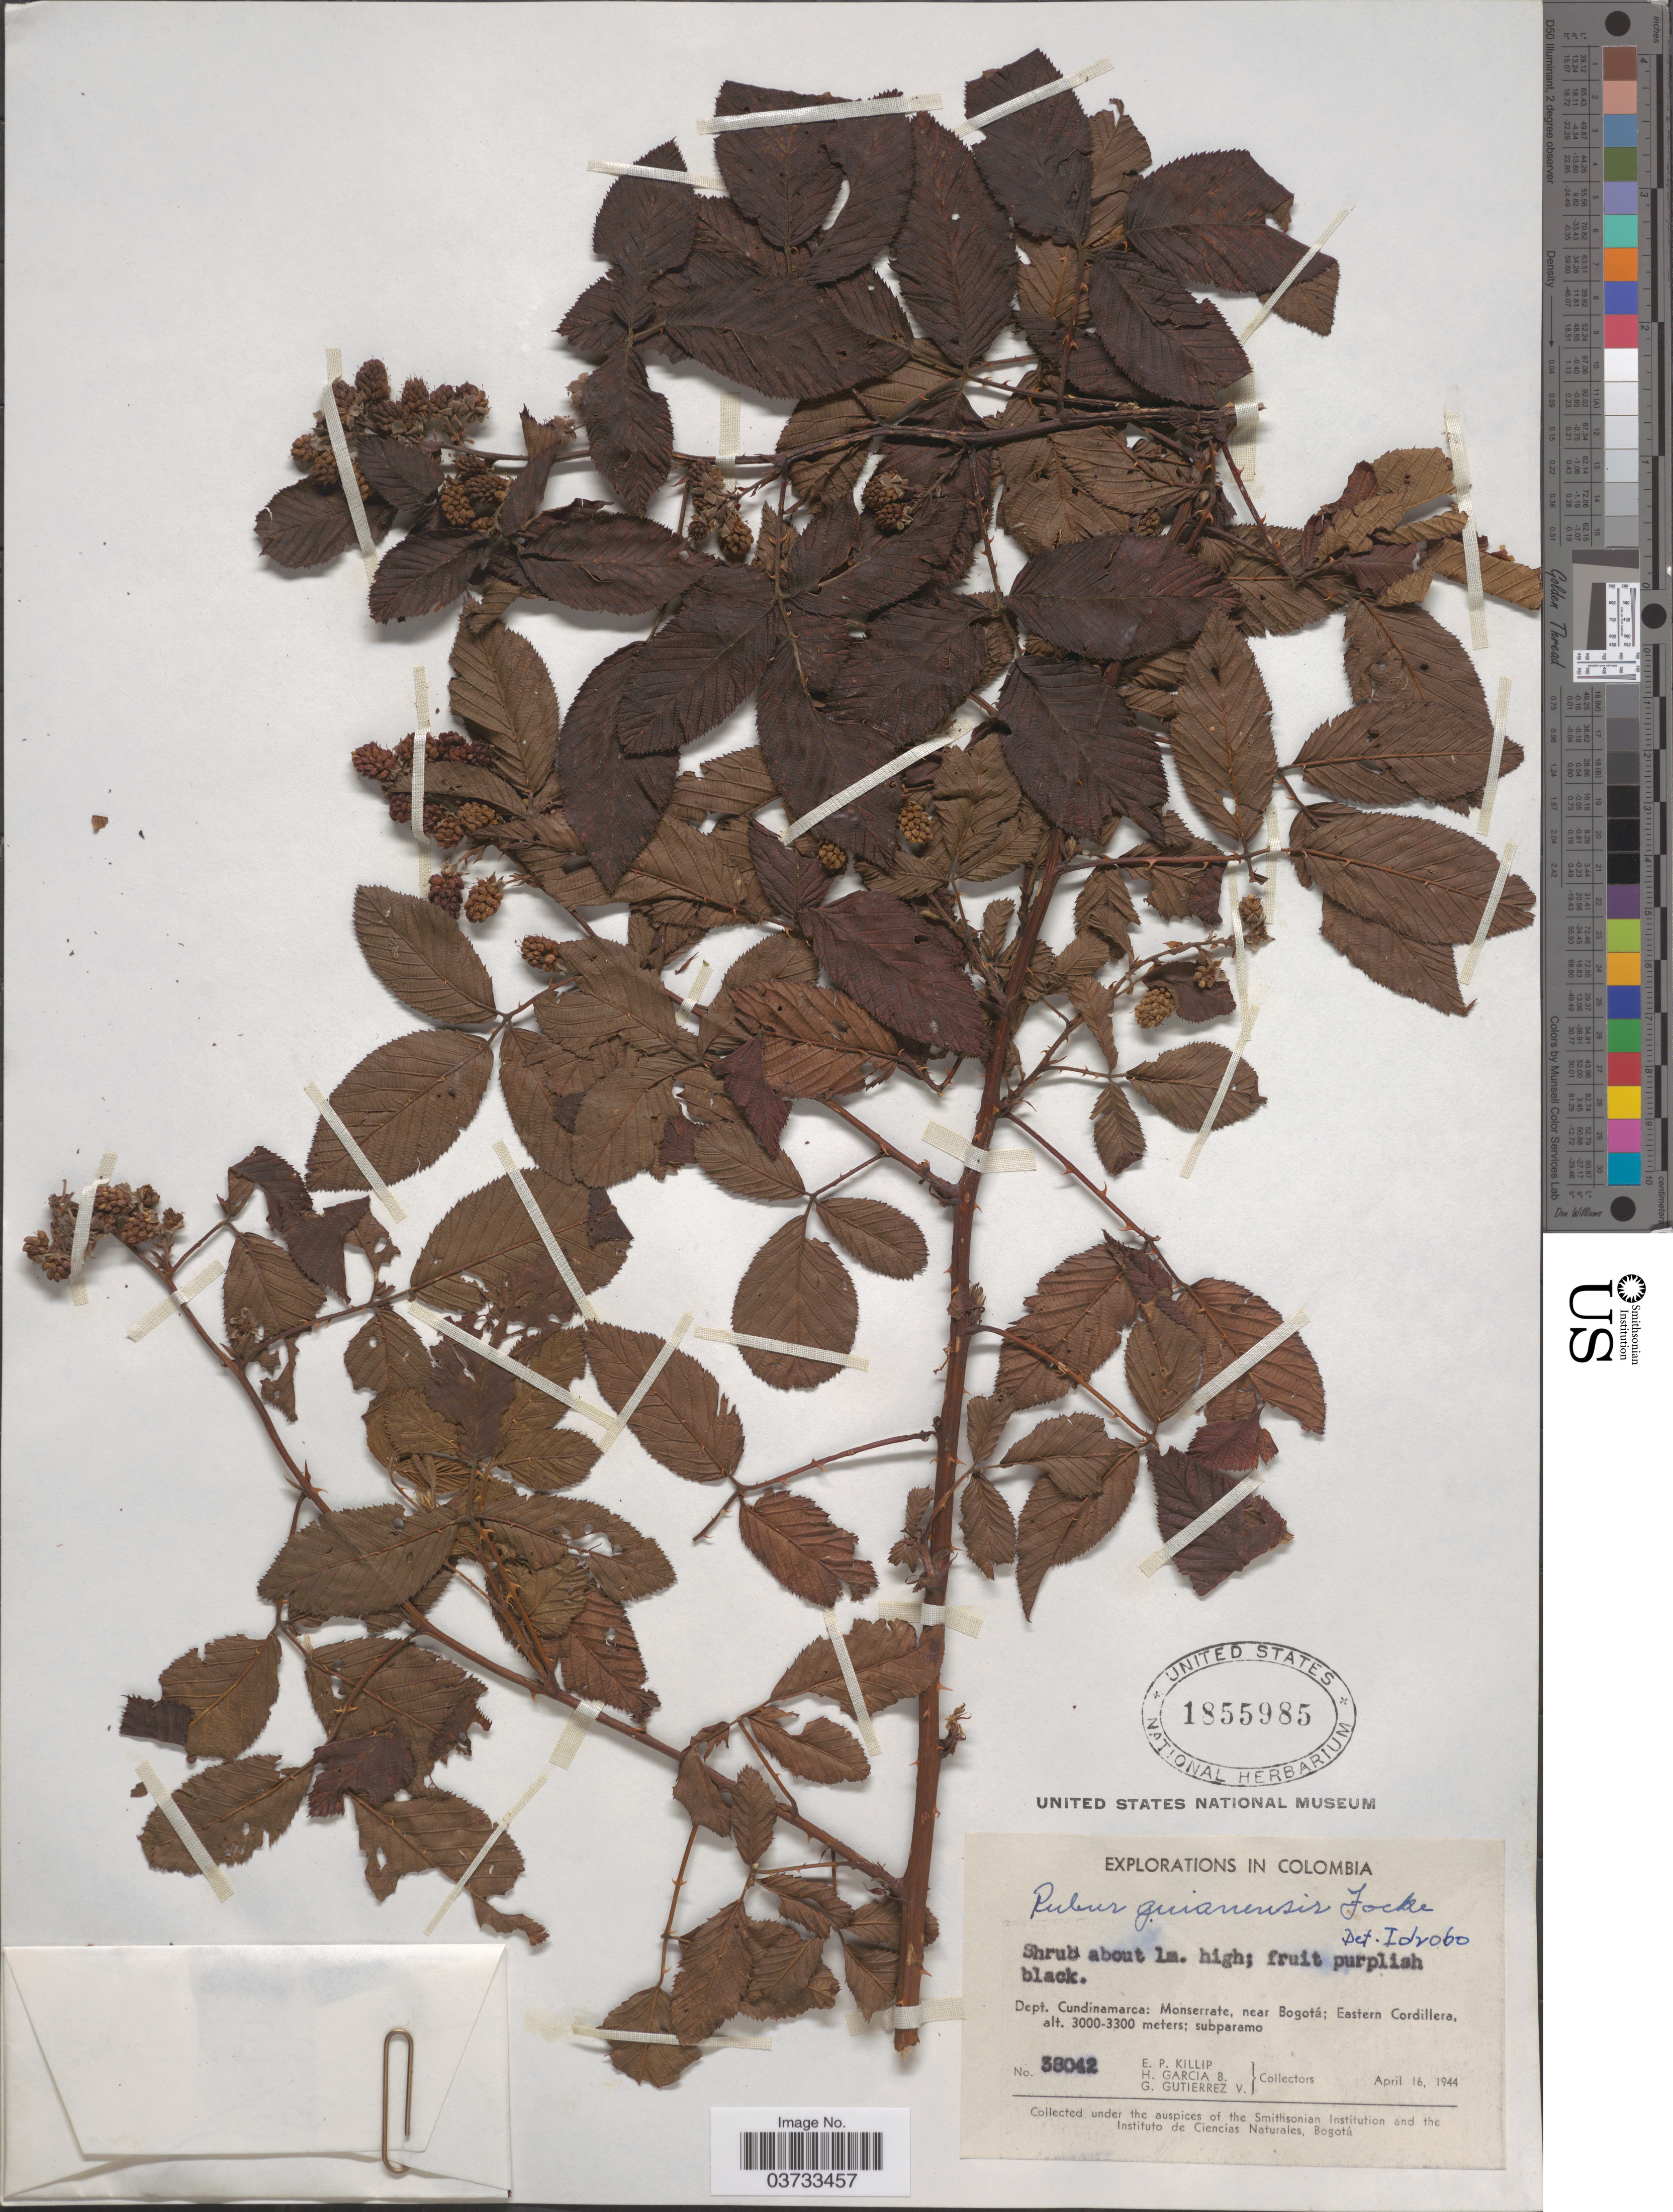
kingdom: Plantae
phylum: Tracheophyta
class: Magnoliopsida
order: Rosales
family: Rosaceae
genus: Rubus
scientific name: Rubus guyanensis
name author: Focke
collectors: E. P. Killip, H. García B. & G. Gutiérrez V.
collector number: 38042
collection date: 1944-04-16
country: Colombia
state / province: Cundinamarca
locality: Dept. Cundinamarca: Monserrate, near Bogotá; Eastern Cordillera.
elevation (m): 3000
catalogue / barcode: US 1855985